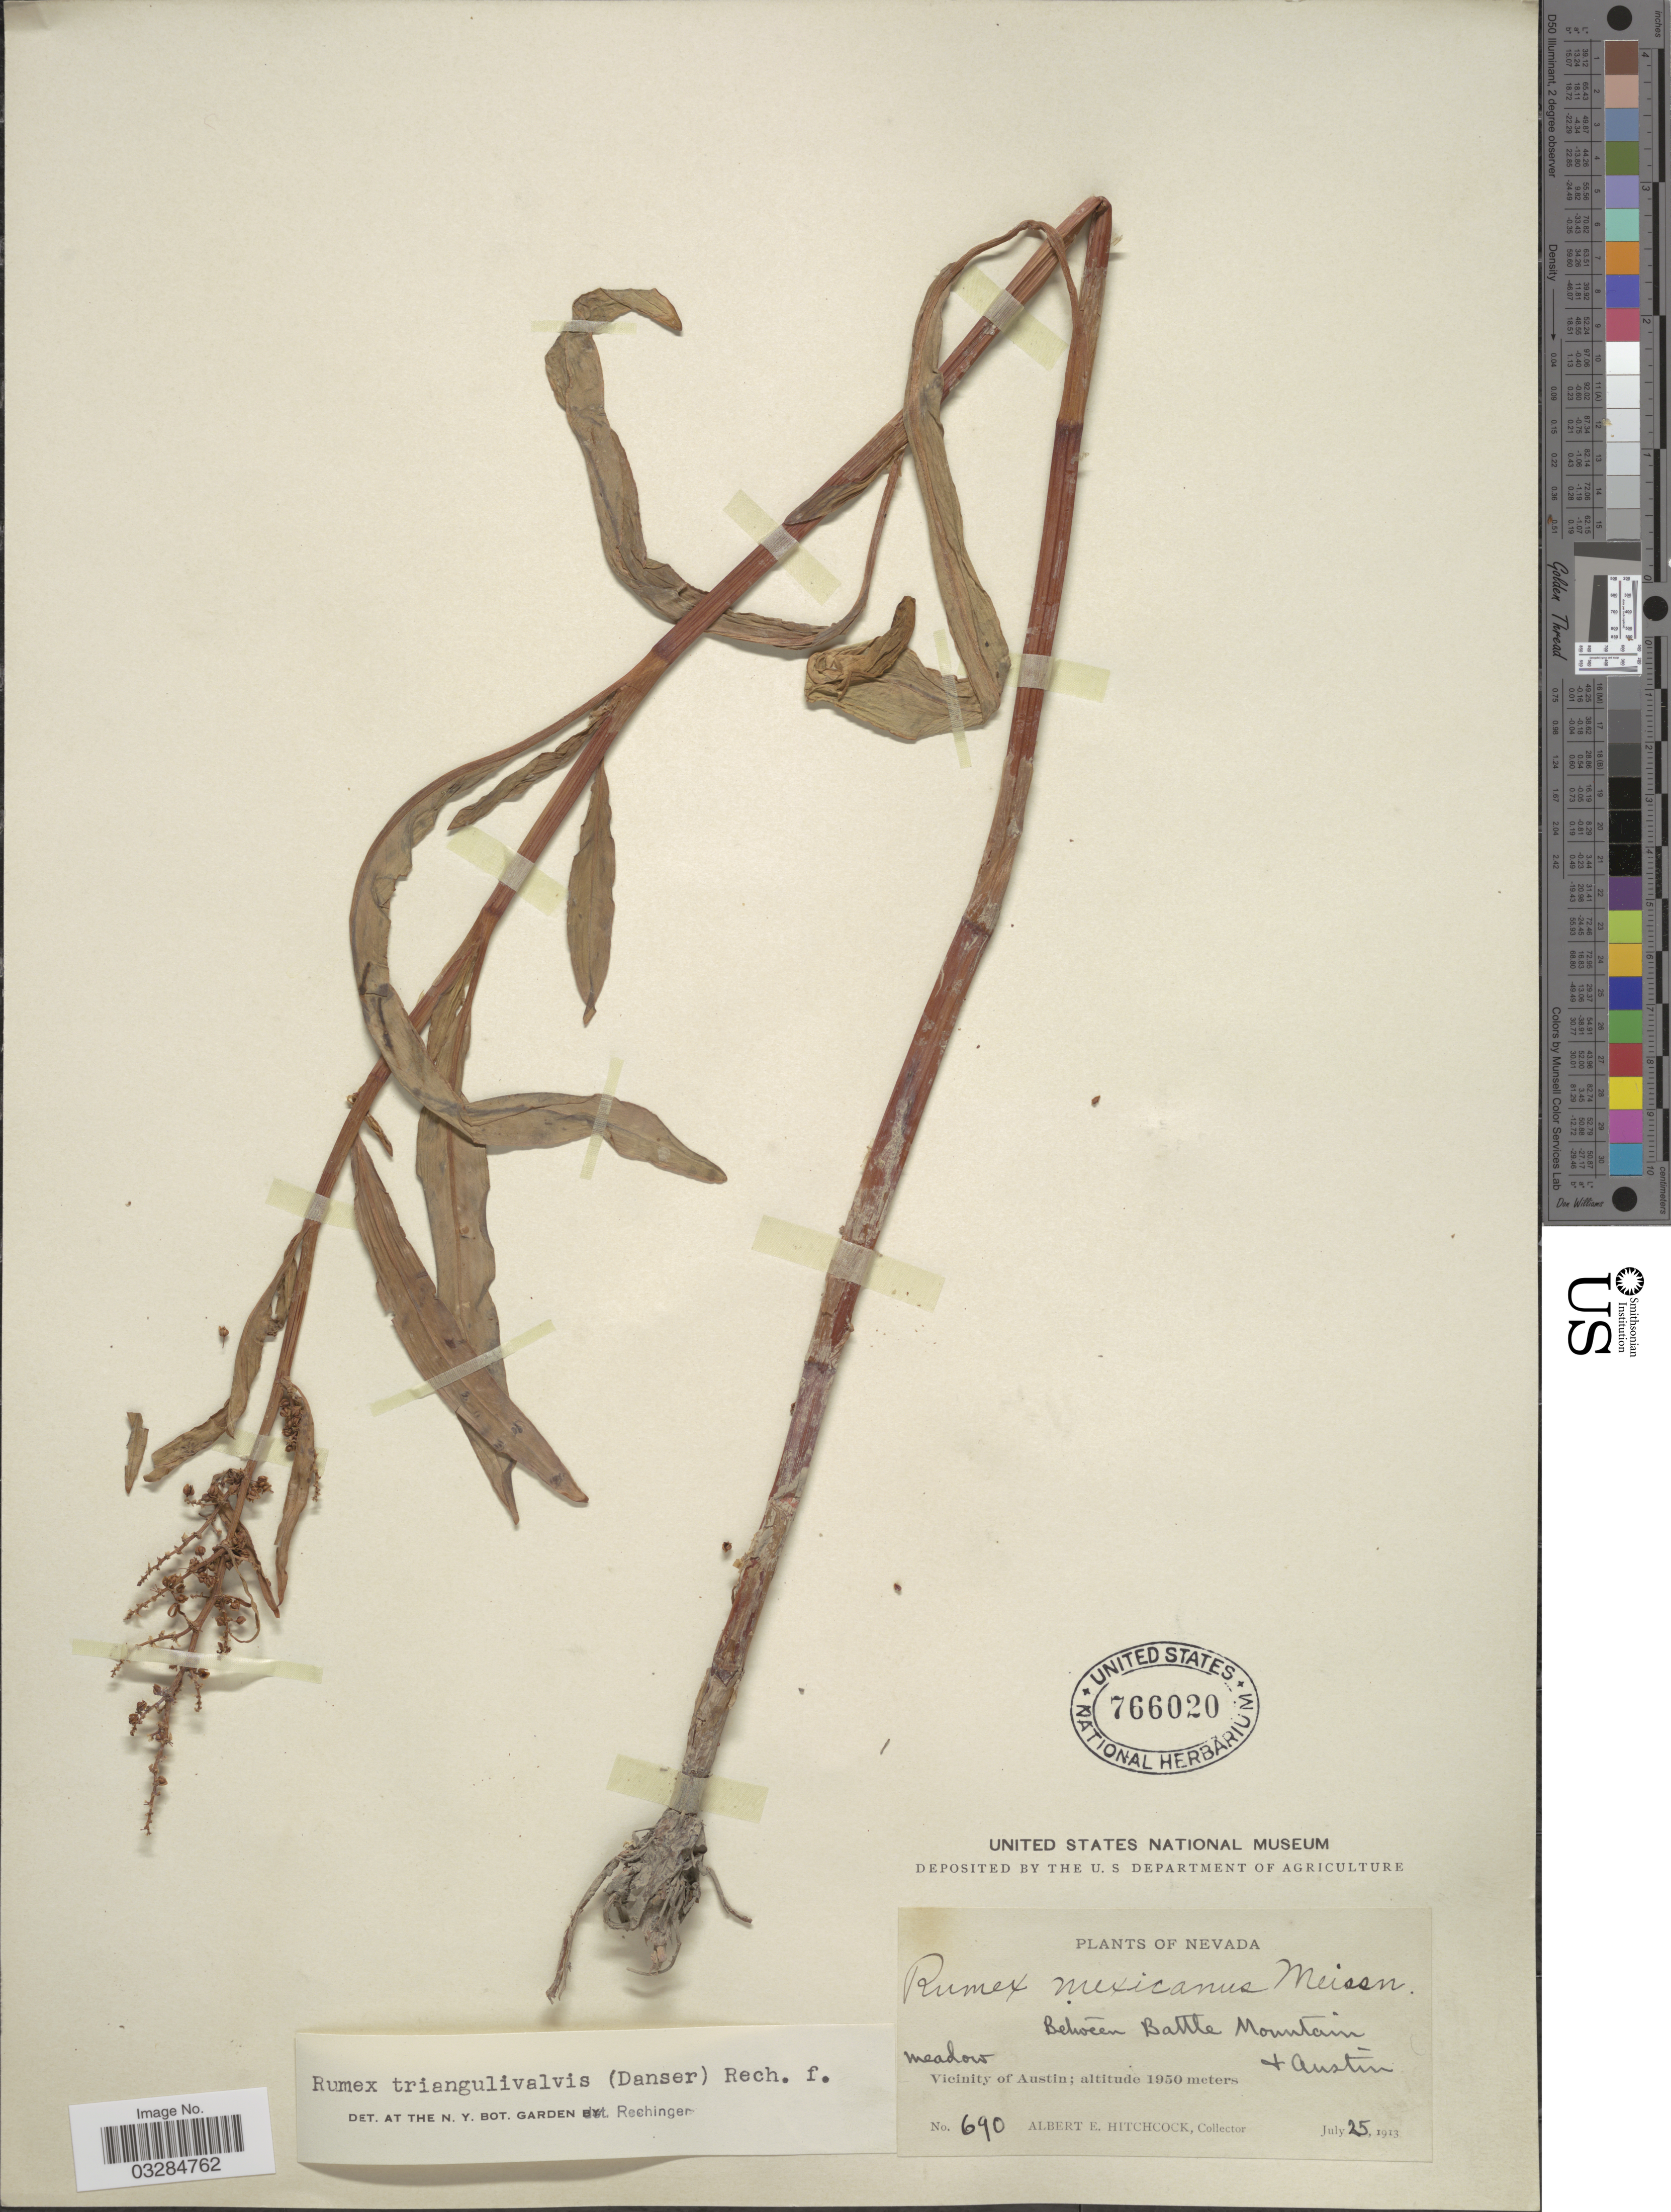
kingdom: Plantae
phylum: Tracheophyta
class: Magnoliopsida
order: Caryophyllales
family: Polygonaceae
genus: Rumex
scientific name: Rumex triangulivalvis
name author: (Danser) Rech. f.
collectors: A. Hitchcock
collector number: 690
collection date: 1913-07-25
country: United States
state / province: Nevada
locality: Between Battle Mountain & Austin. Vicinity of Austin.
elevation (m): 1950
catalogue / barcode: US 766020